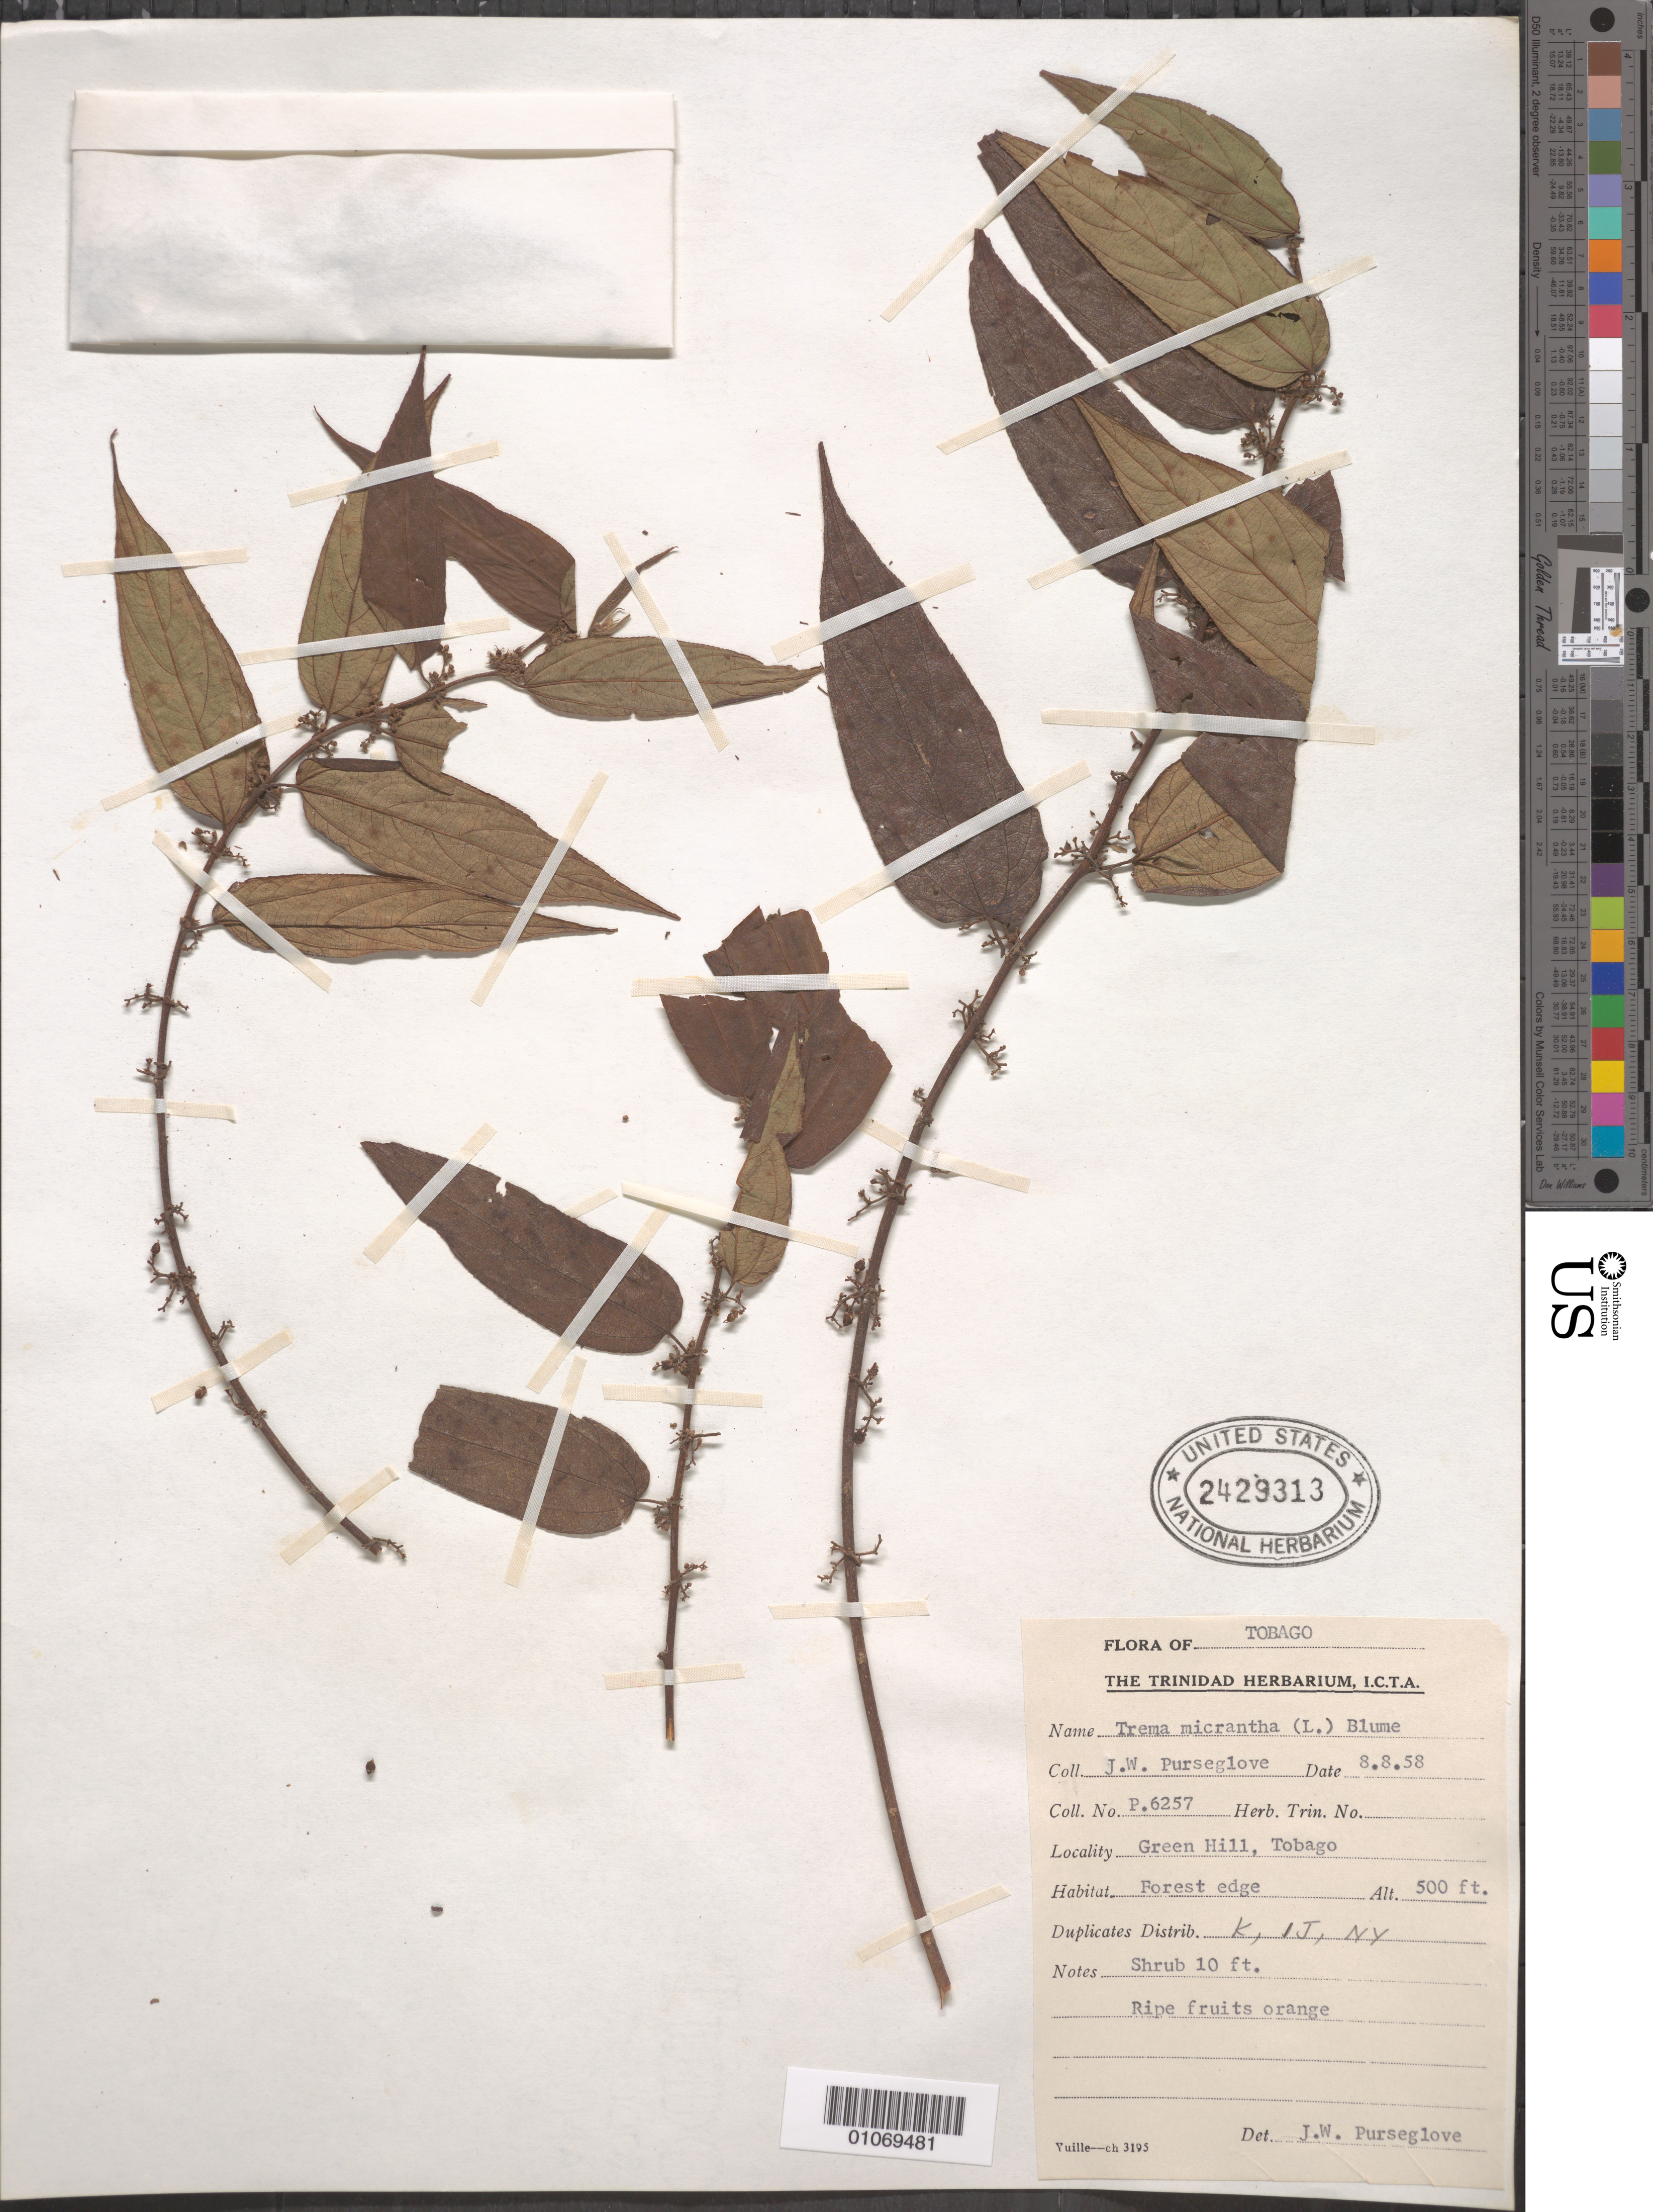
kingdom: Plantae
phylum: Tracheophyta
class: Magnoliopsida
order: Rosales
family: Cannabaceae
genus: Trema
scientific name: Trema micranthum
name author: (L.) Blume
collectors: J. Purseglove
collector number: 6257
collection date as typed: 08 Aug 1985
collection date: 1985-08-08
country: Trinidad and Tobago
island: Tobago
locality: Green Hill, forest edge.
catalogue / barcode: US 2429313